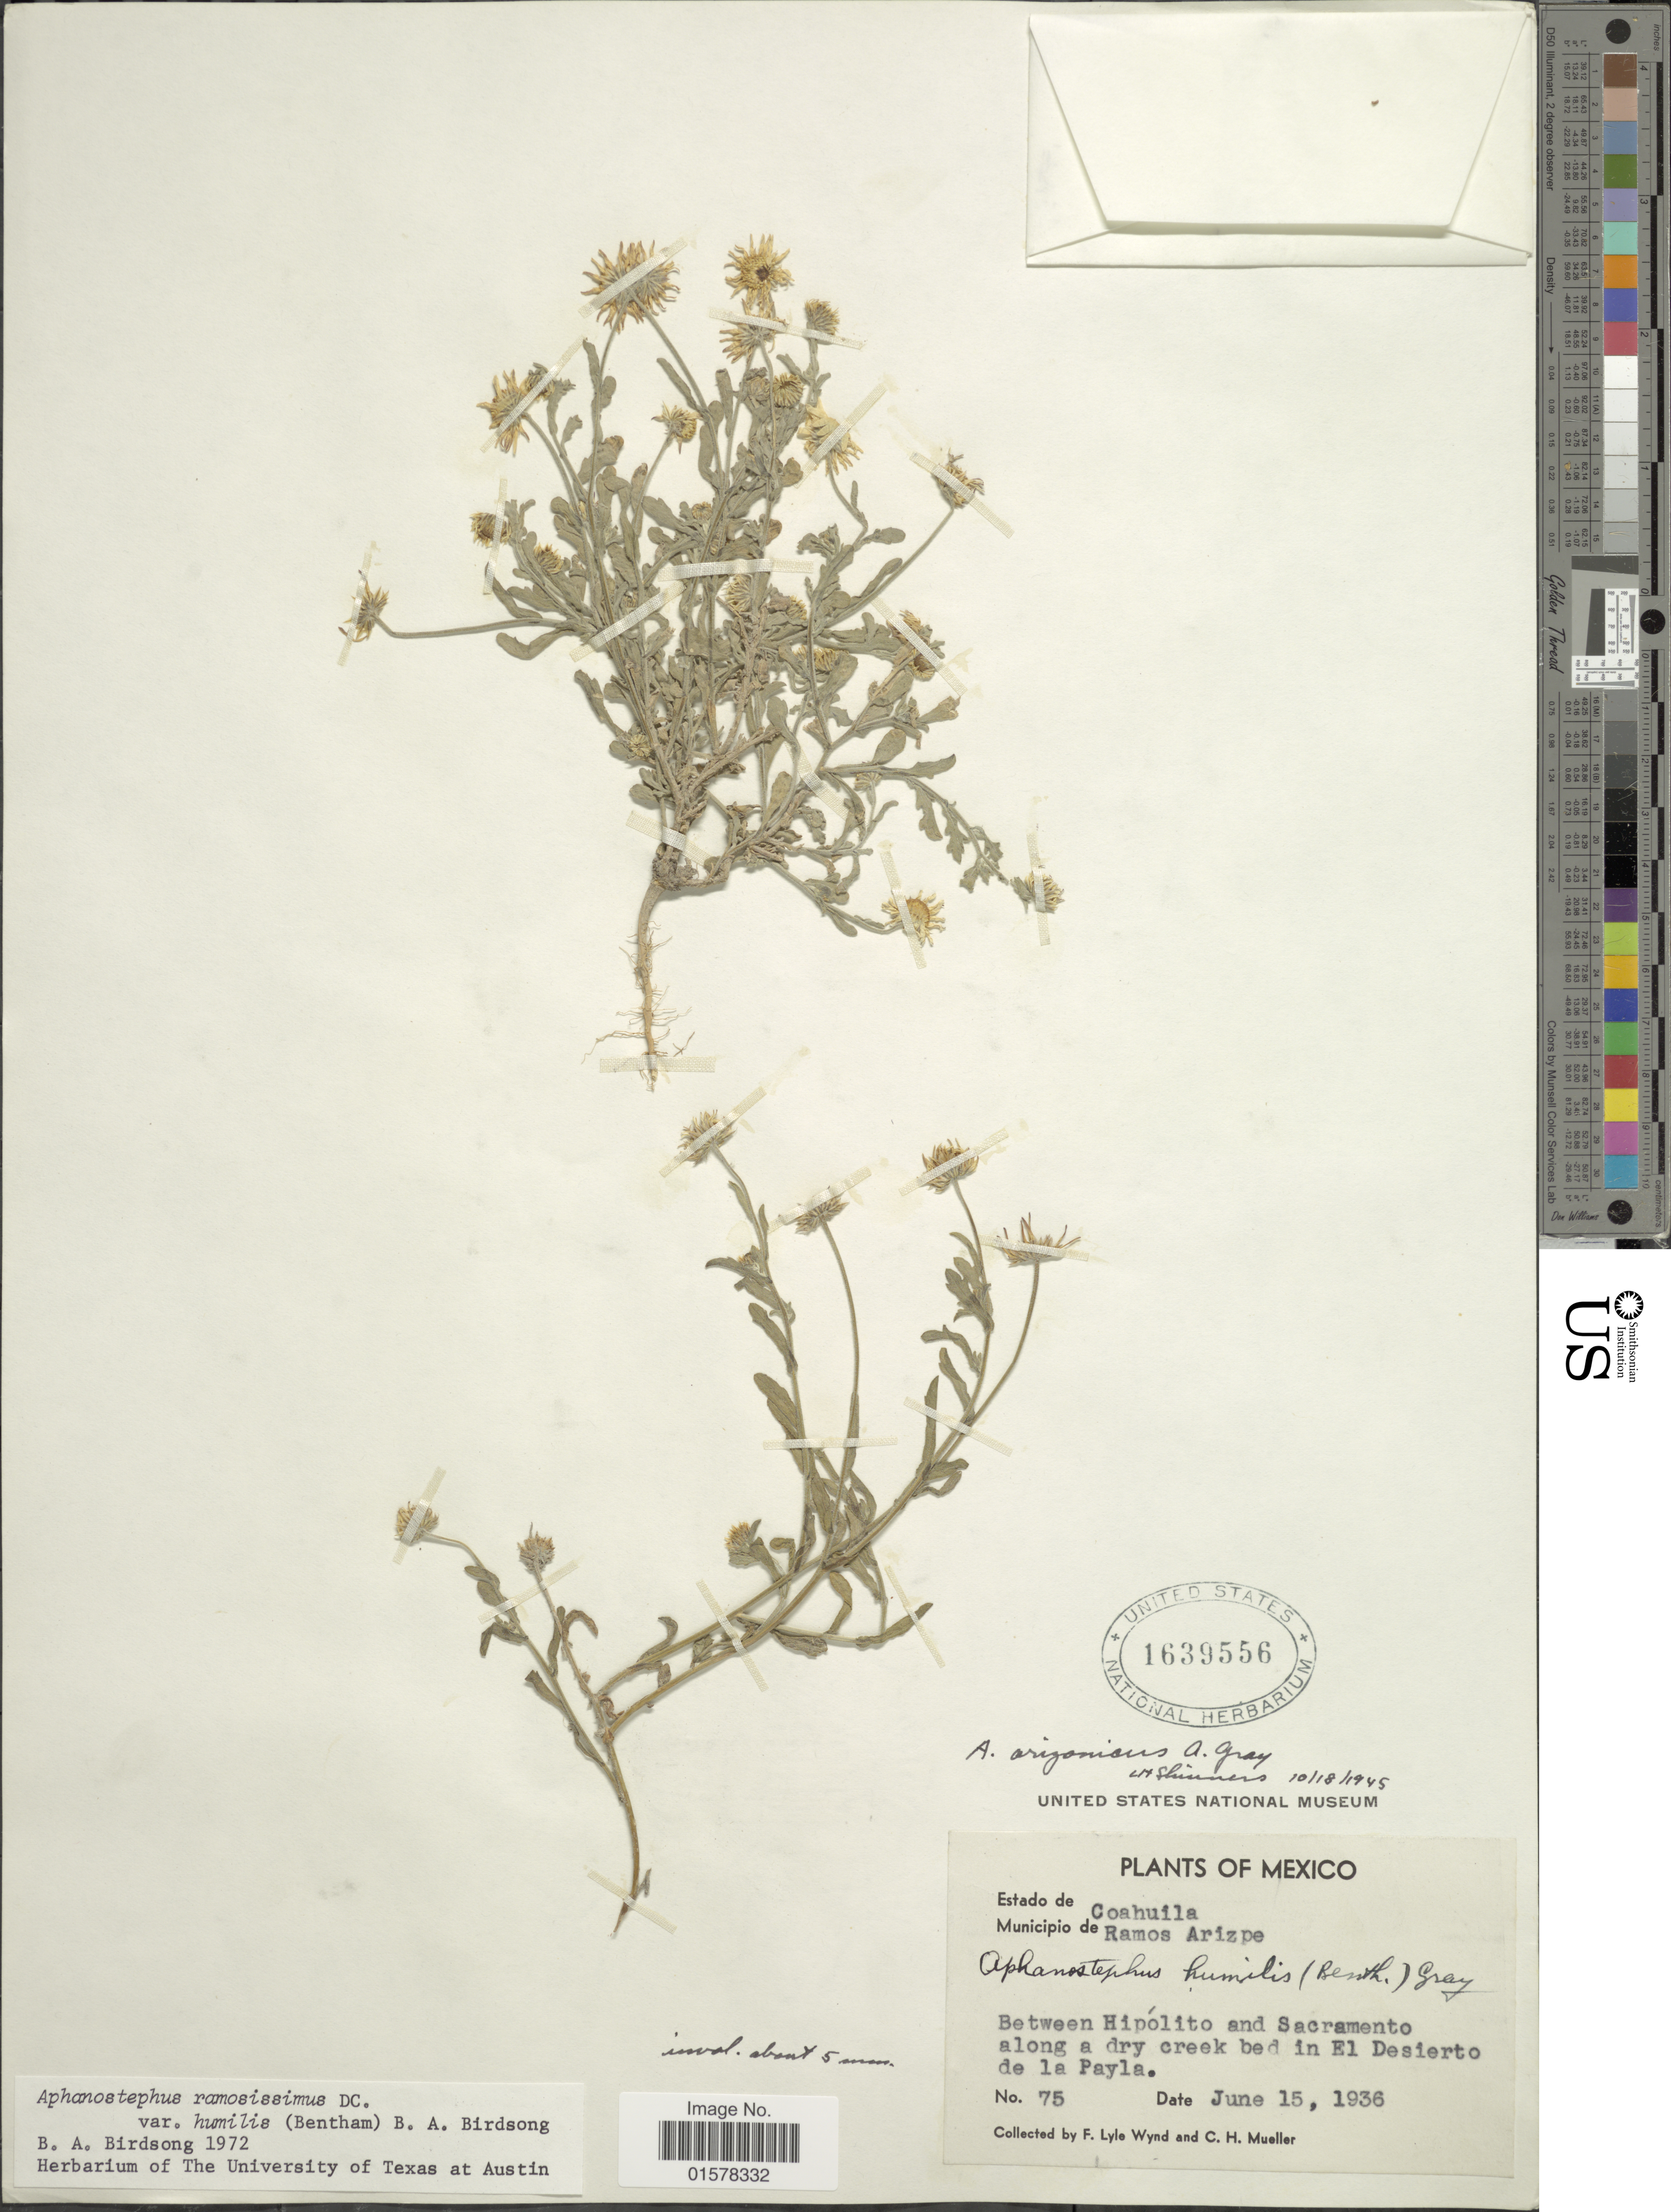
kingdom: Plantae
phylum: Tracheophyta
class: Magnoliopsida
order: Asterales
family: Asteraceae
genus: Aphanostephus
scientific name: Aphanostephus ramosissimus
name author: DC.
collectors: F. L. Wynd & C. H. Mueller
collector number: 75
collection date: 1936-09-15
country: Mexico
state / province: Coahuila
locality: Mexico. Estado de Coahuila. Municipio de Ramos Arizpe. Between Hipolito and Sacramento along a dry dreek bed in El Desierto de la Payla.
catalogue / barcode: US 1639556